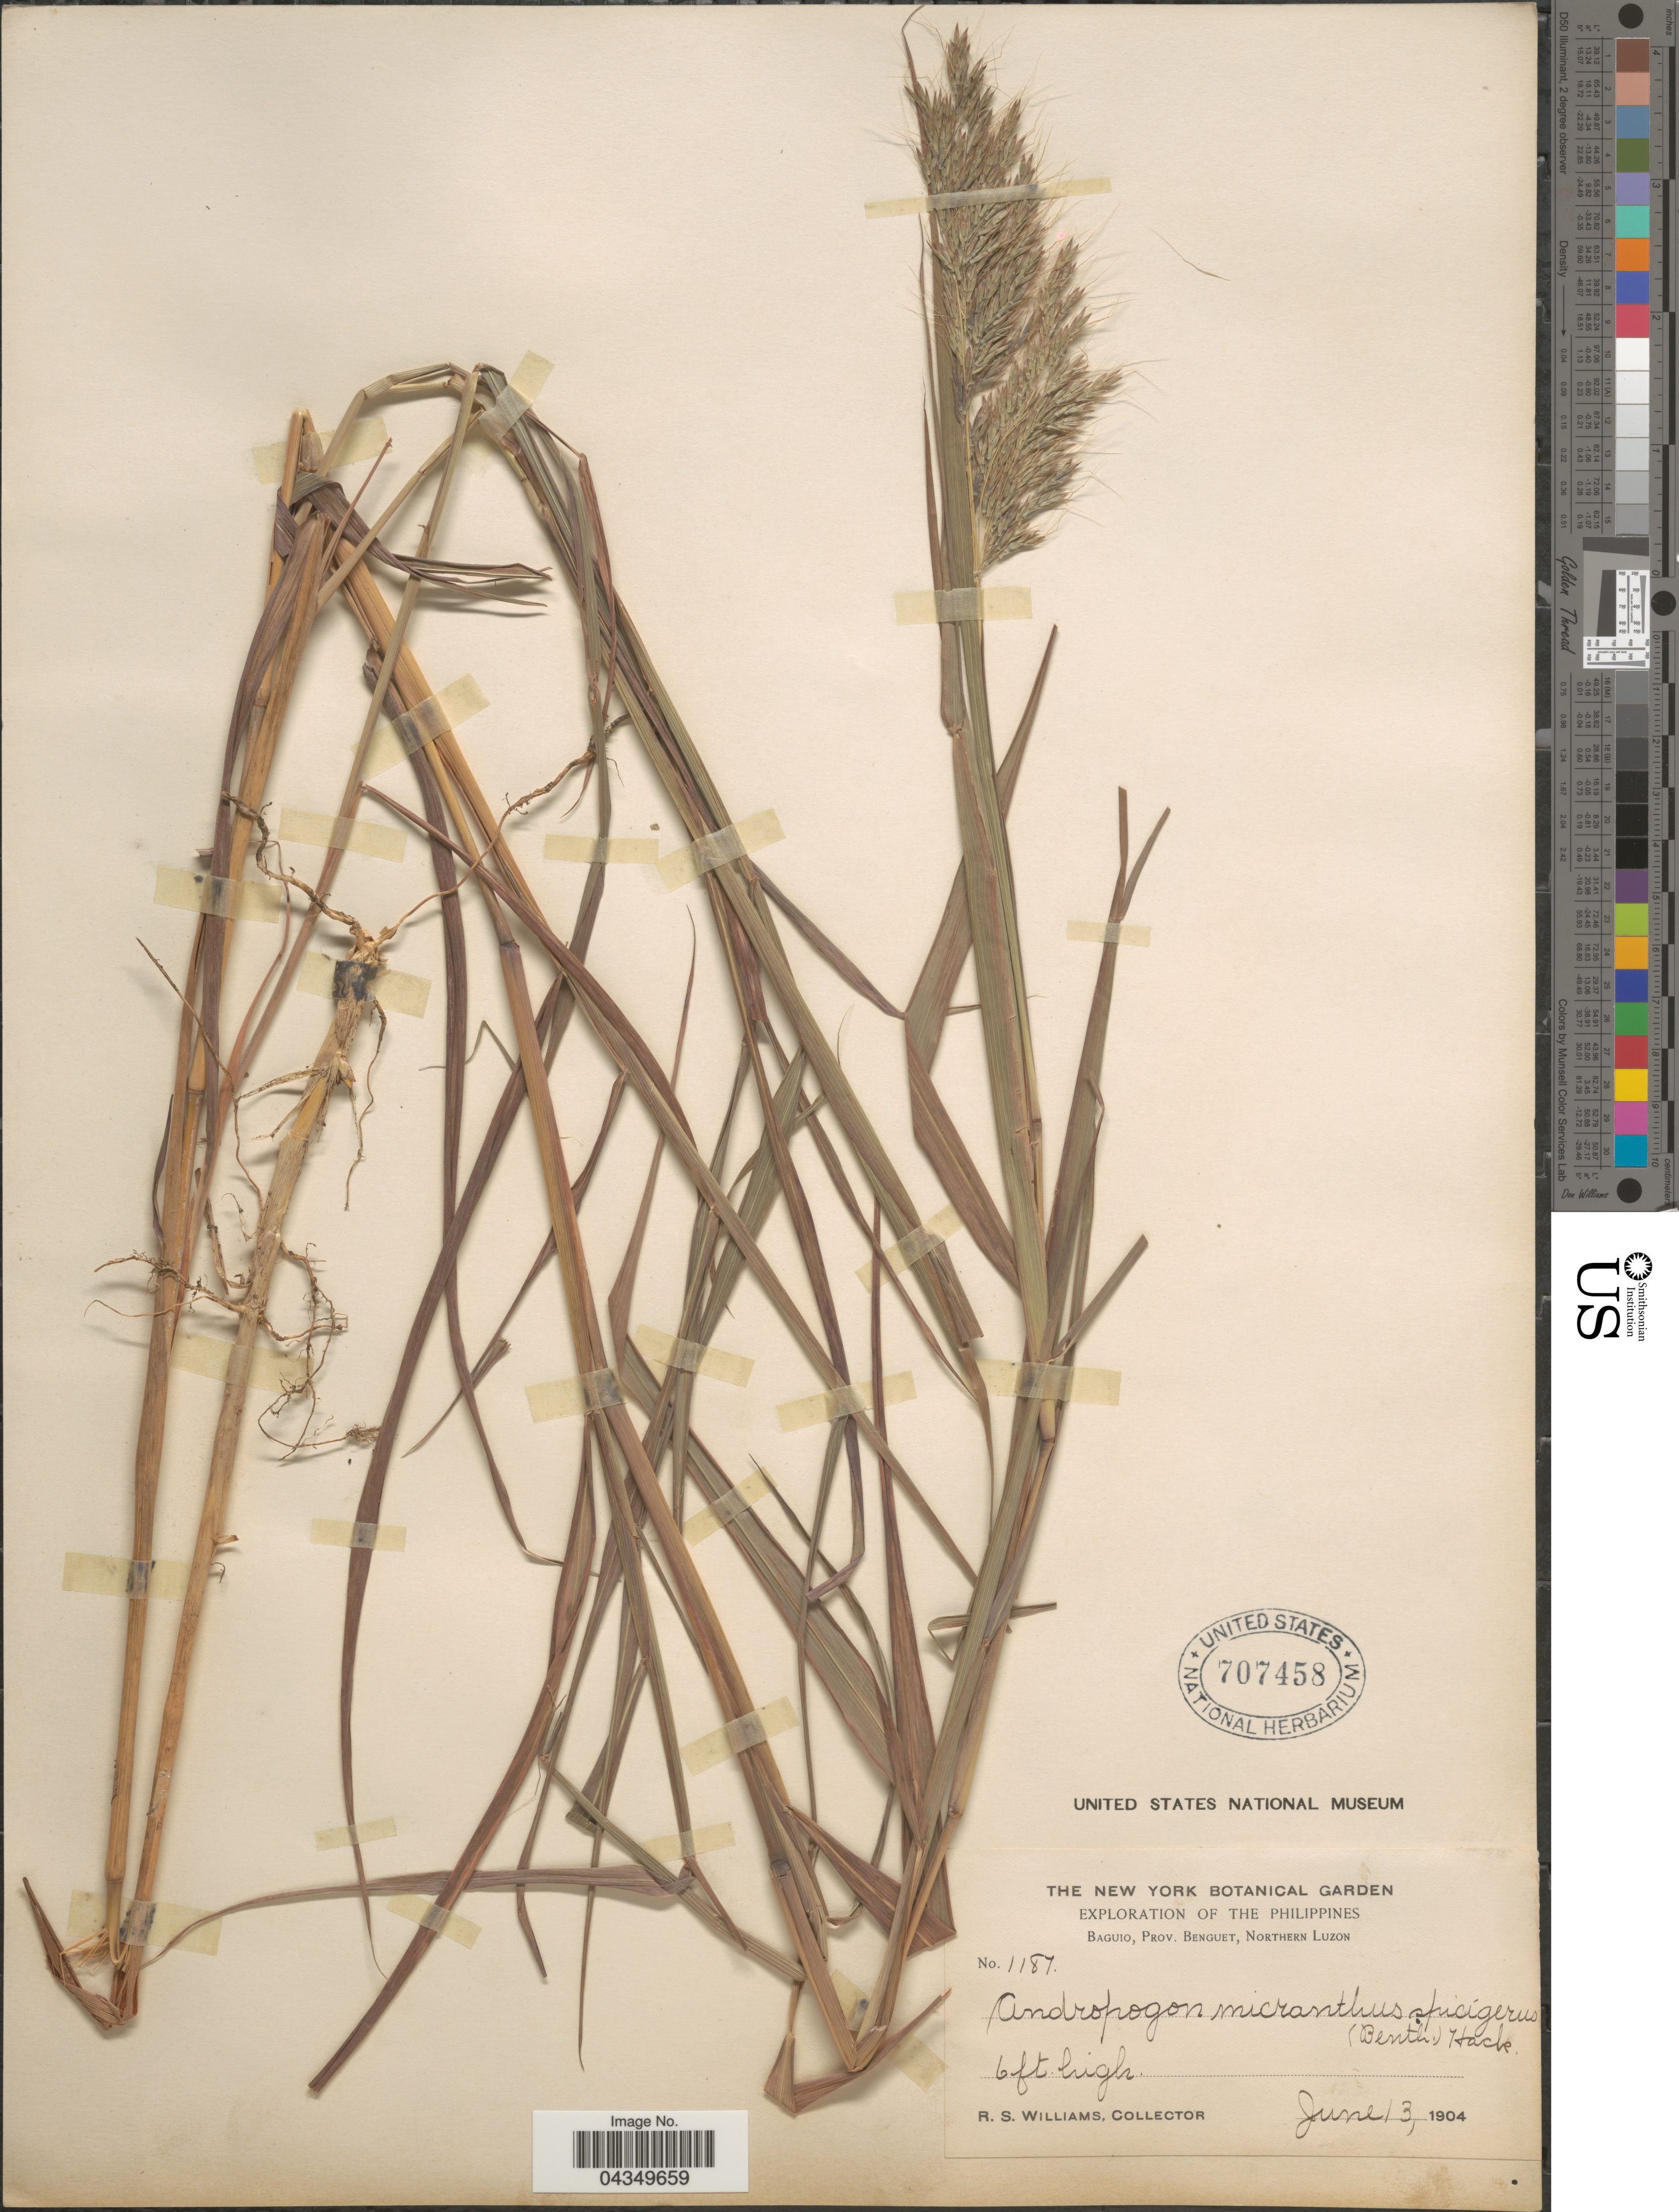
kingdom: Plantae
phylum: Tracheophyta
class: Liliopsida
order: Poales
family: Poaceae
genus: Capillipedium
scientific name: Capillipedium parviflorum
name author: (R. Br.) Stapf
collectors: R. S. Williams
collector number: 1187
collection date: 1904-06-13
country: Philippines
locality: Exploration of the Philippines. Baguio, Prov. Benguet, Northern Luzon.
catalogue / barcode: US 707458